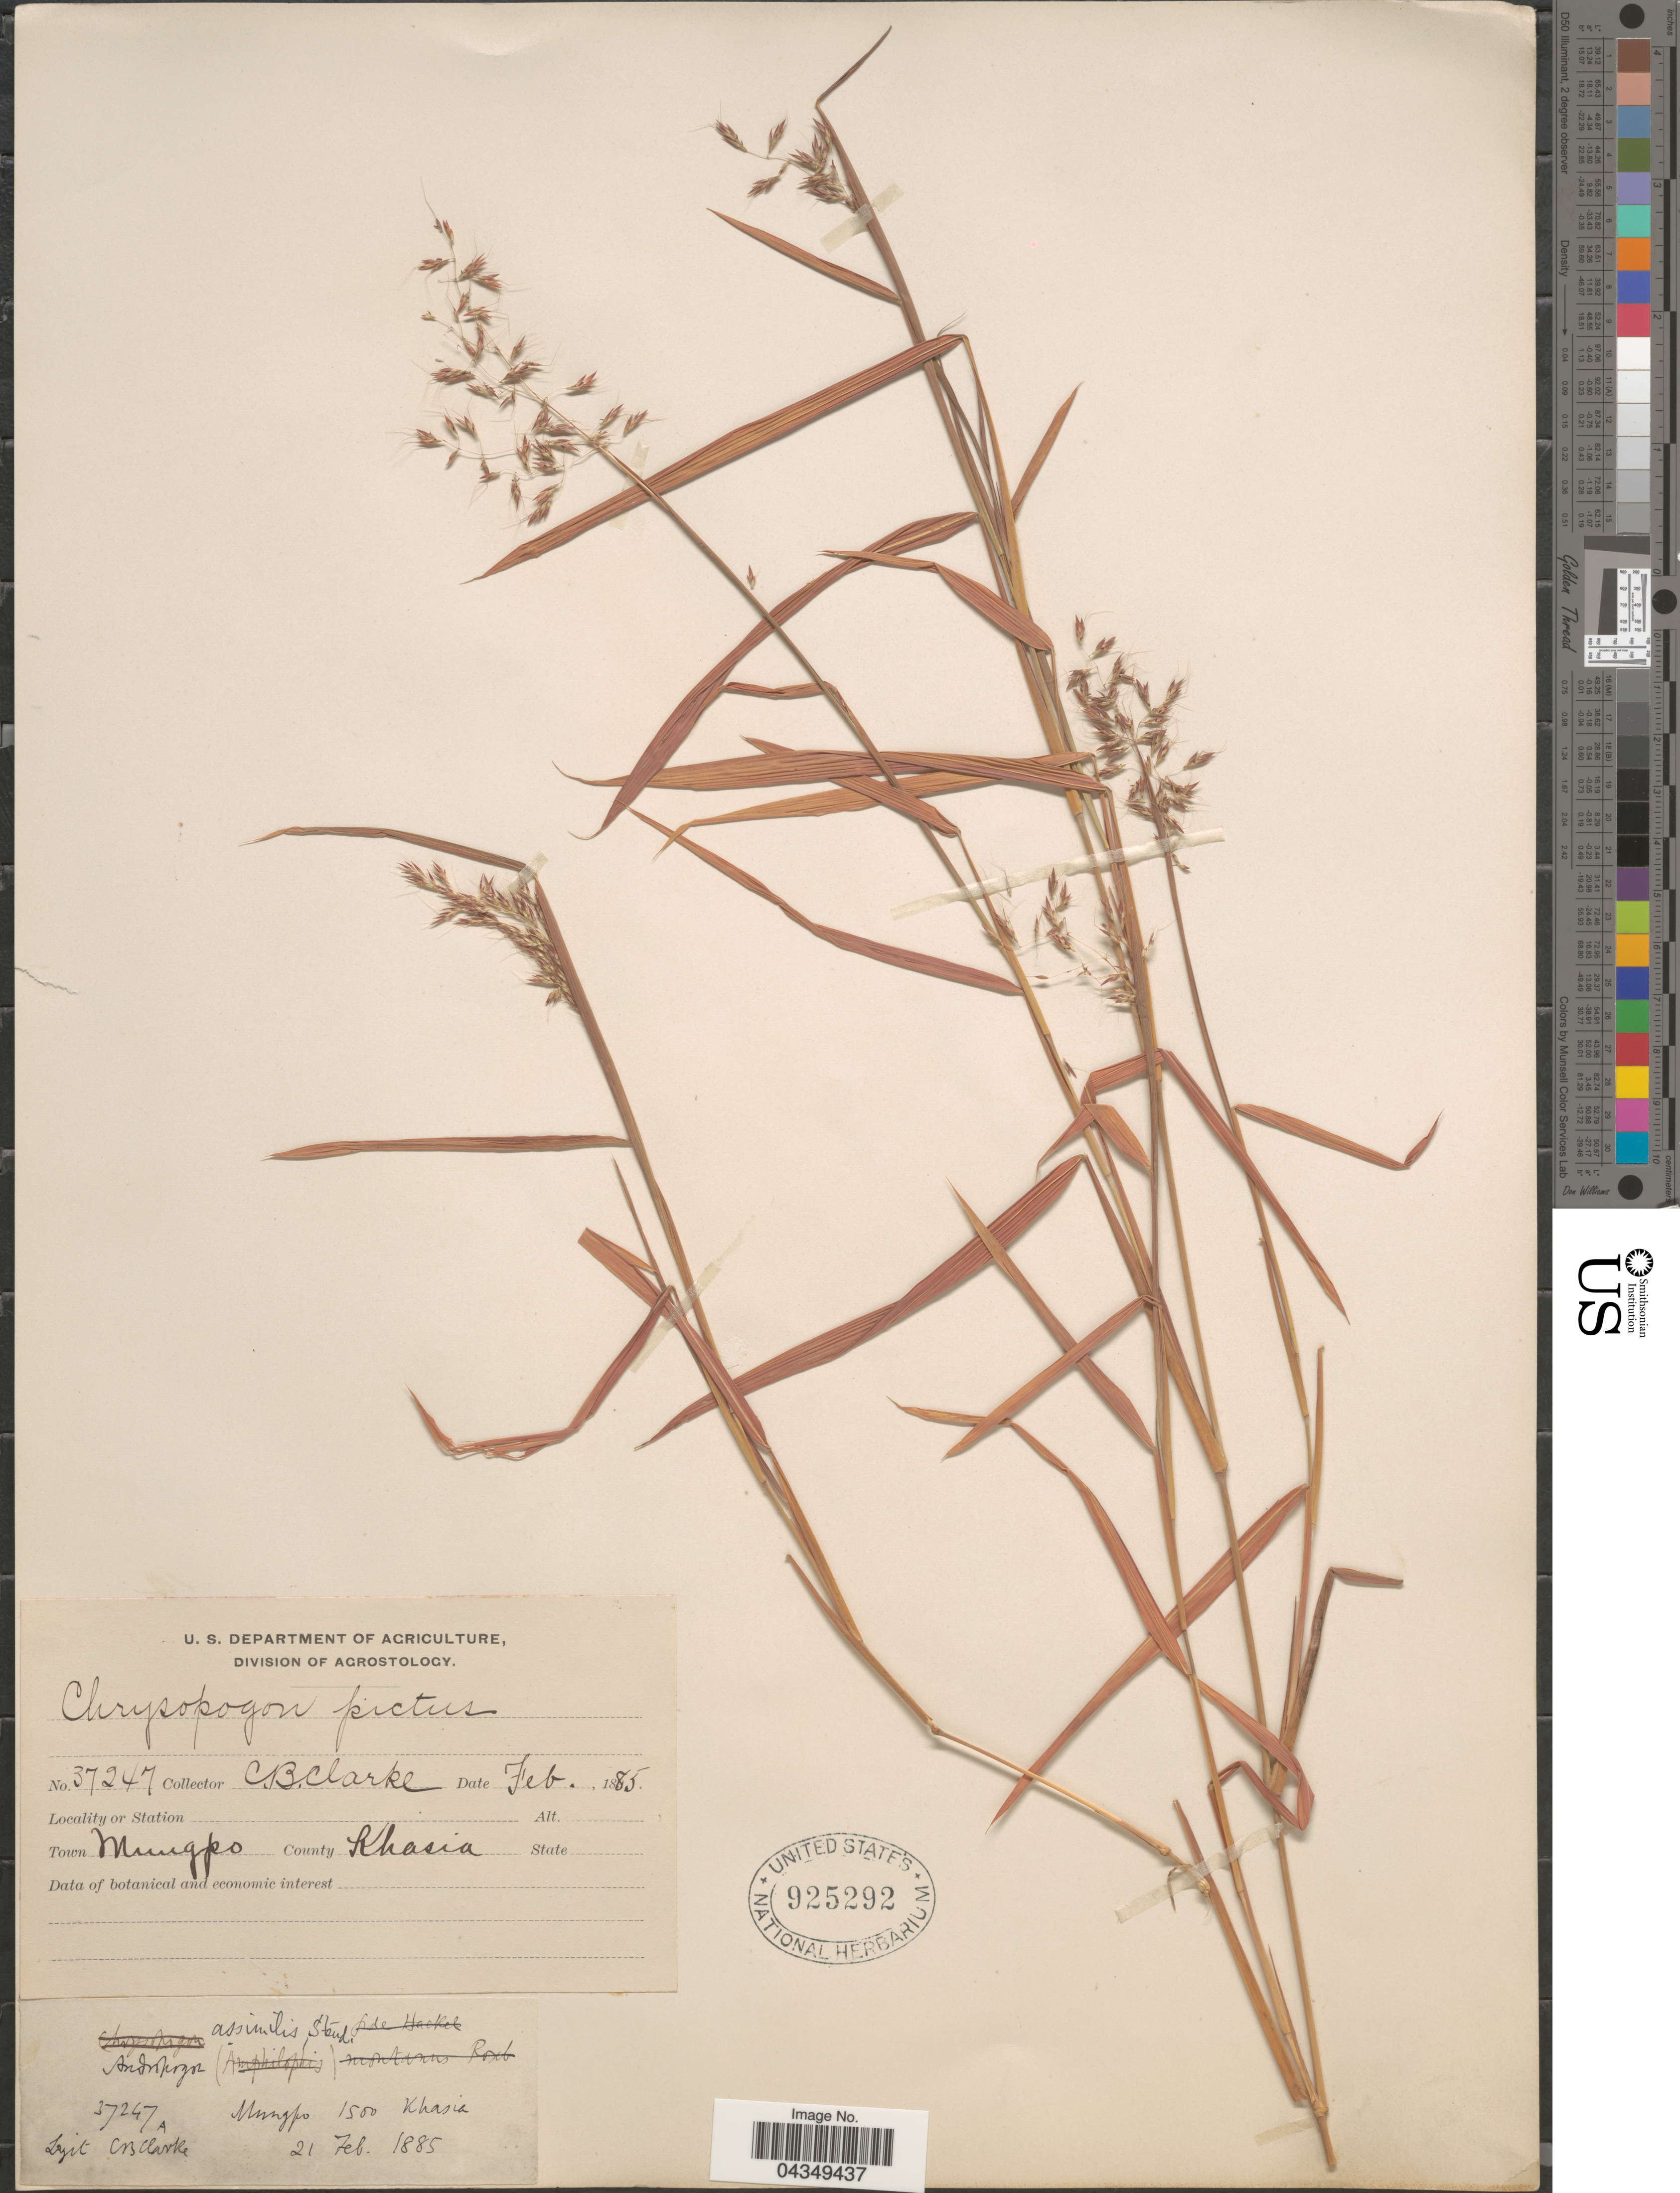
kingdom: Plantae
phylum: Tracheophyta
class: Liliopsida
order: Poales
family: Poaceae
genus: Capillipedium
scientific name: Capillipedium assimile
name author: (Steud.) A. Camus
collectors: C. B. Clarke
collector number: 37247A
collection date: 1885-02-21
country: India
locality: Town Mungpo. County Khasia.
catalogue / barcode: US 925292